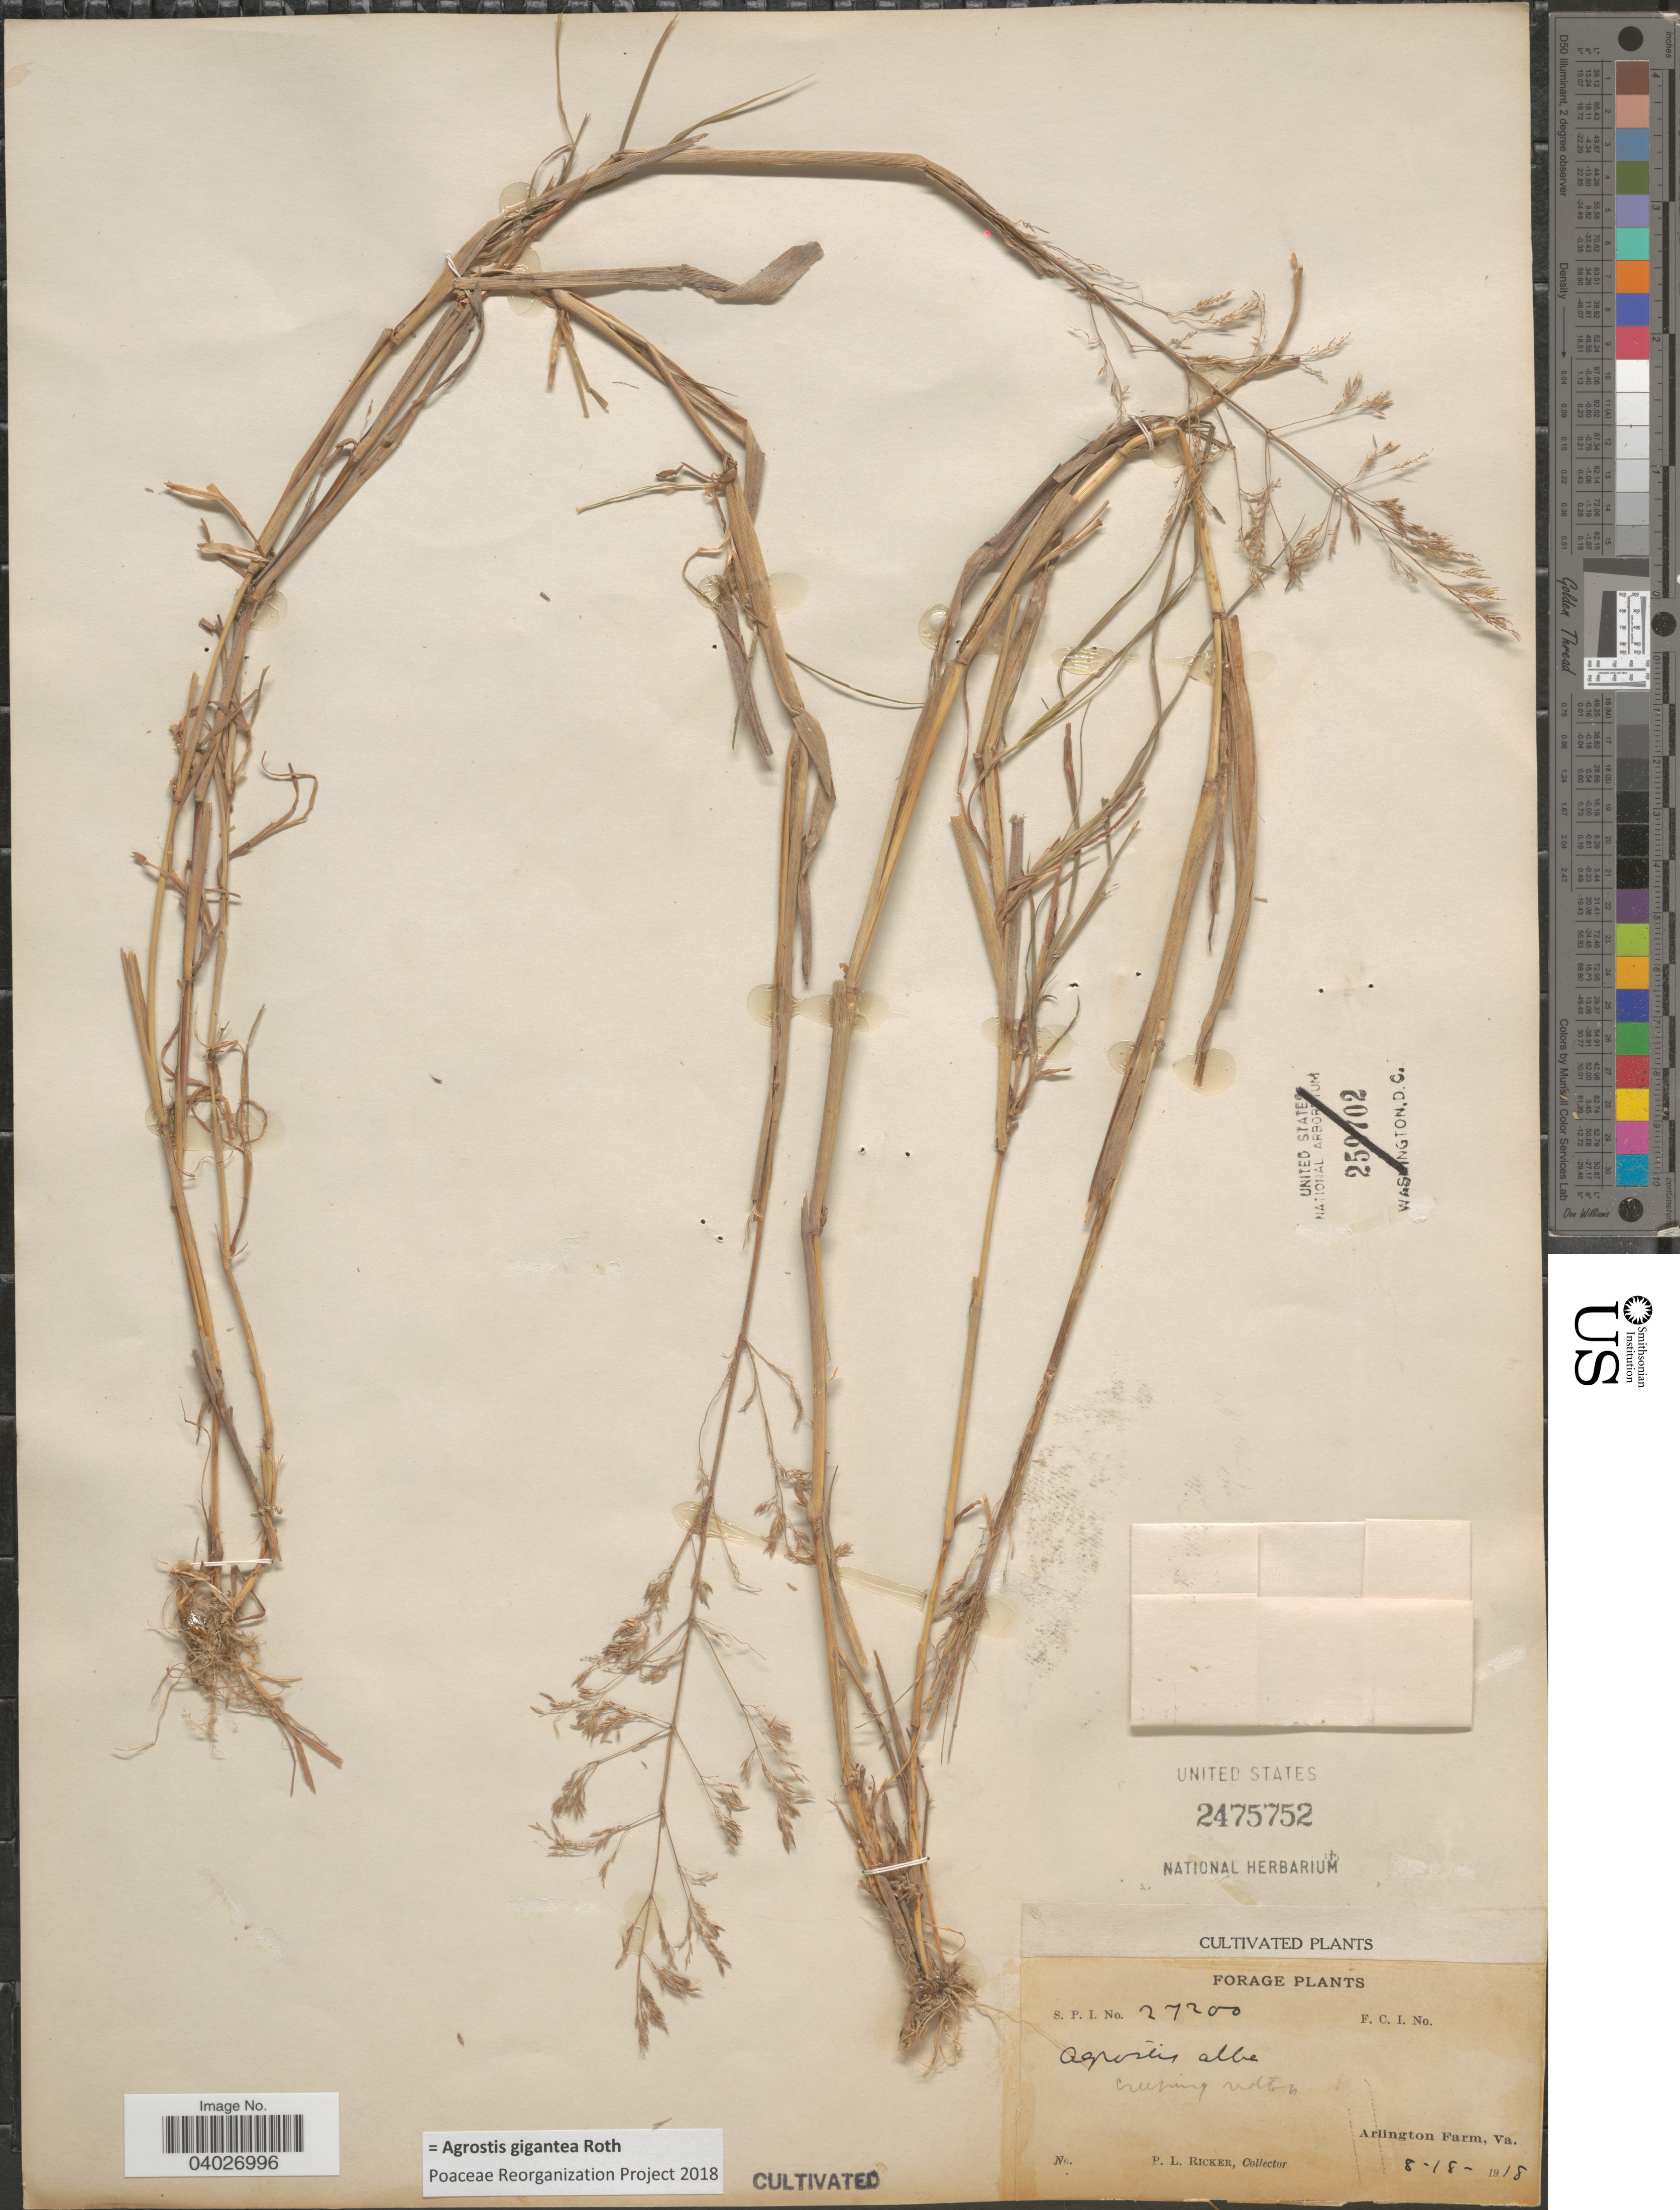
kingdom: Plantae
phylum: Tracheophyta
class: Liliopsida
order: Poales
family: Poaceae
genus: Agrostis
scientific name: Agrostis gigantea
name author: Roth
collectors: P. Ricker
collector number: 27200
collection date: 1918-08-18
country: United States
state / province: Virginia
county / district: Arlington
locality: Arlington Farm.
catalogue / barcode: US 2475752